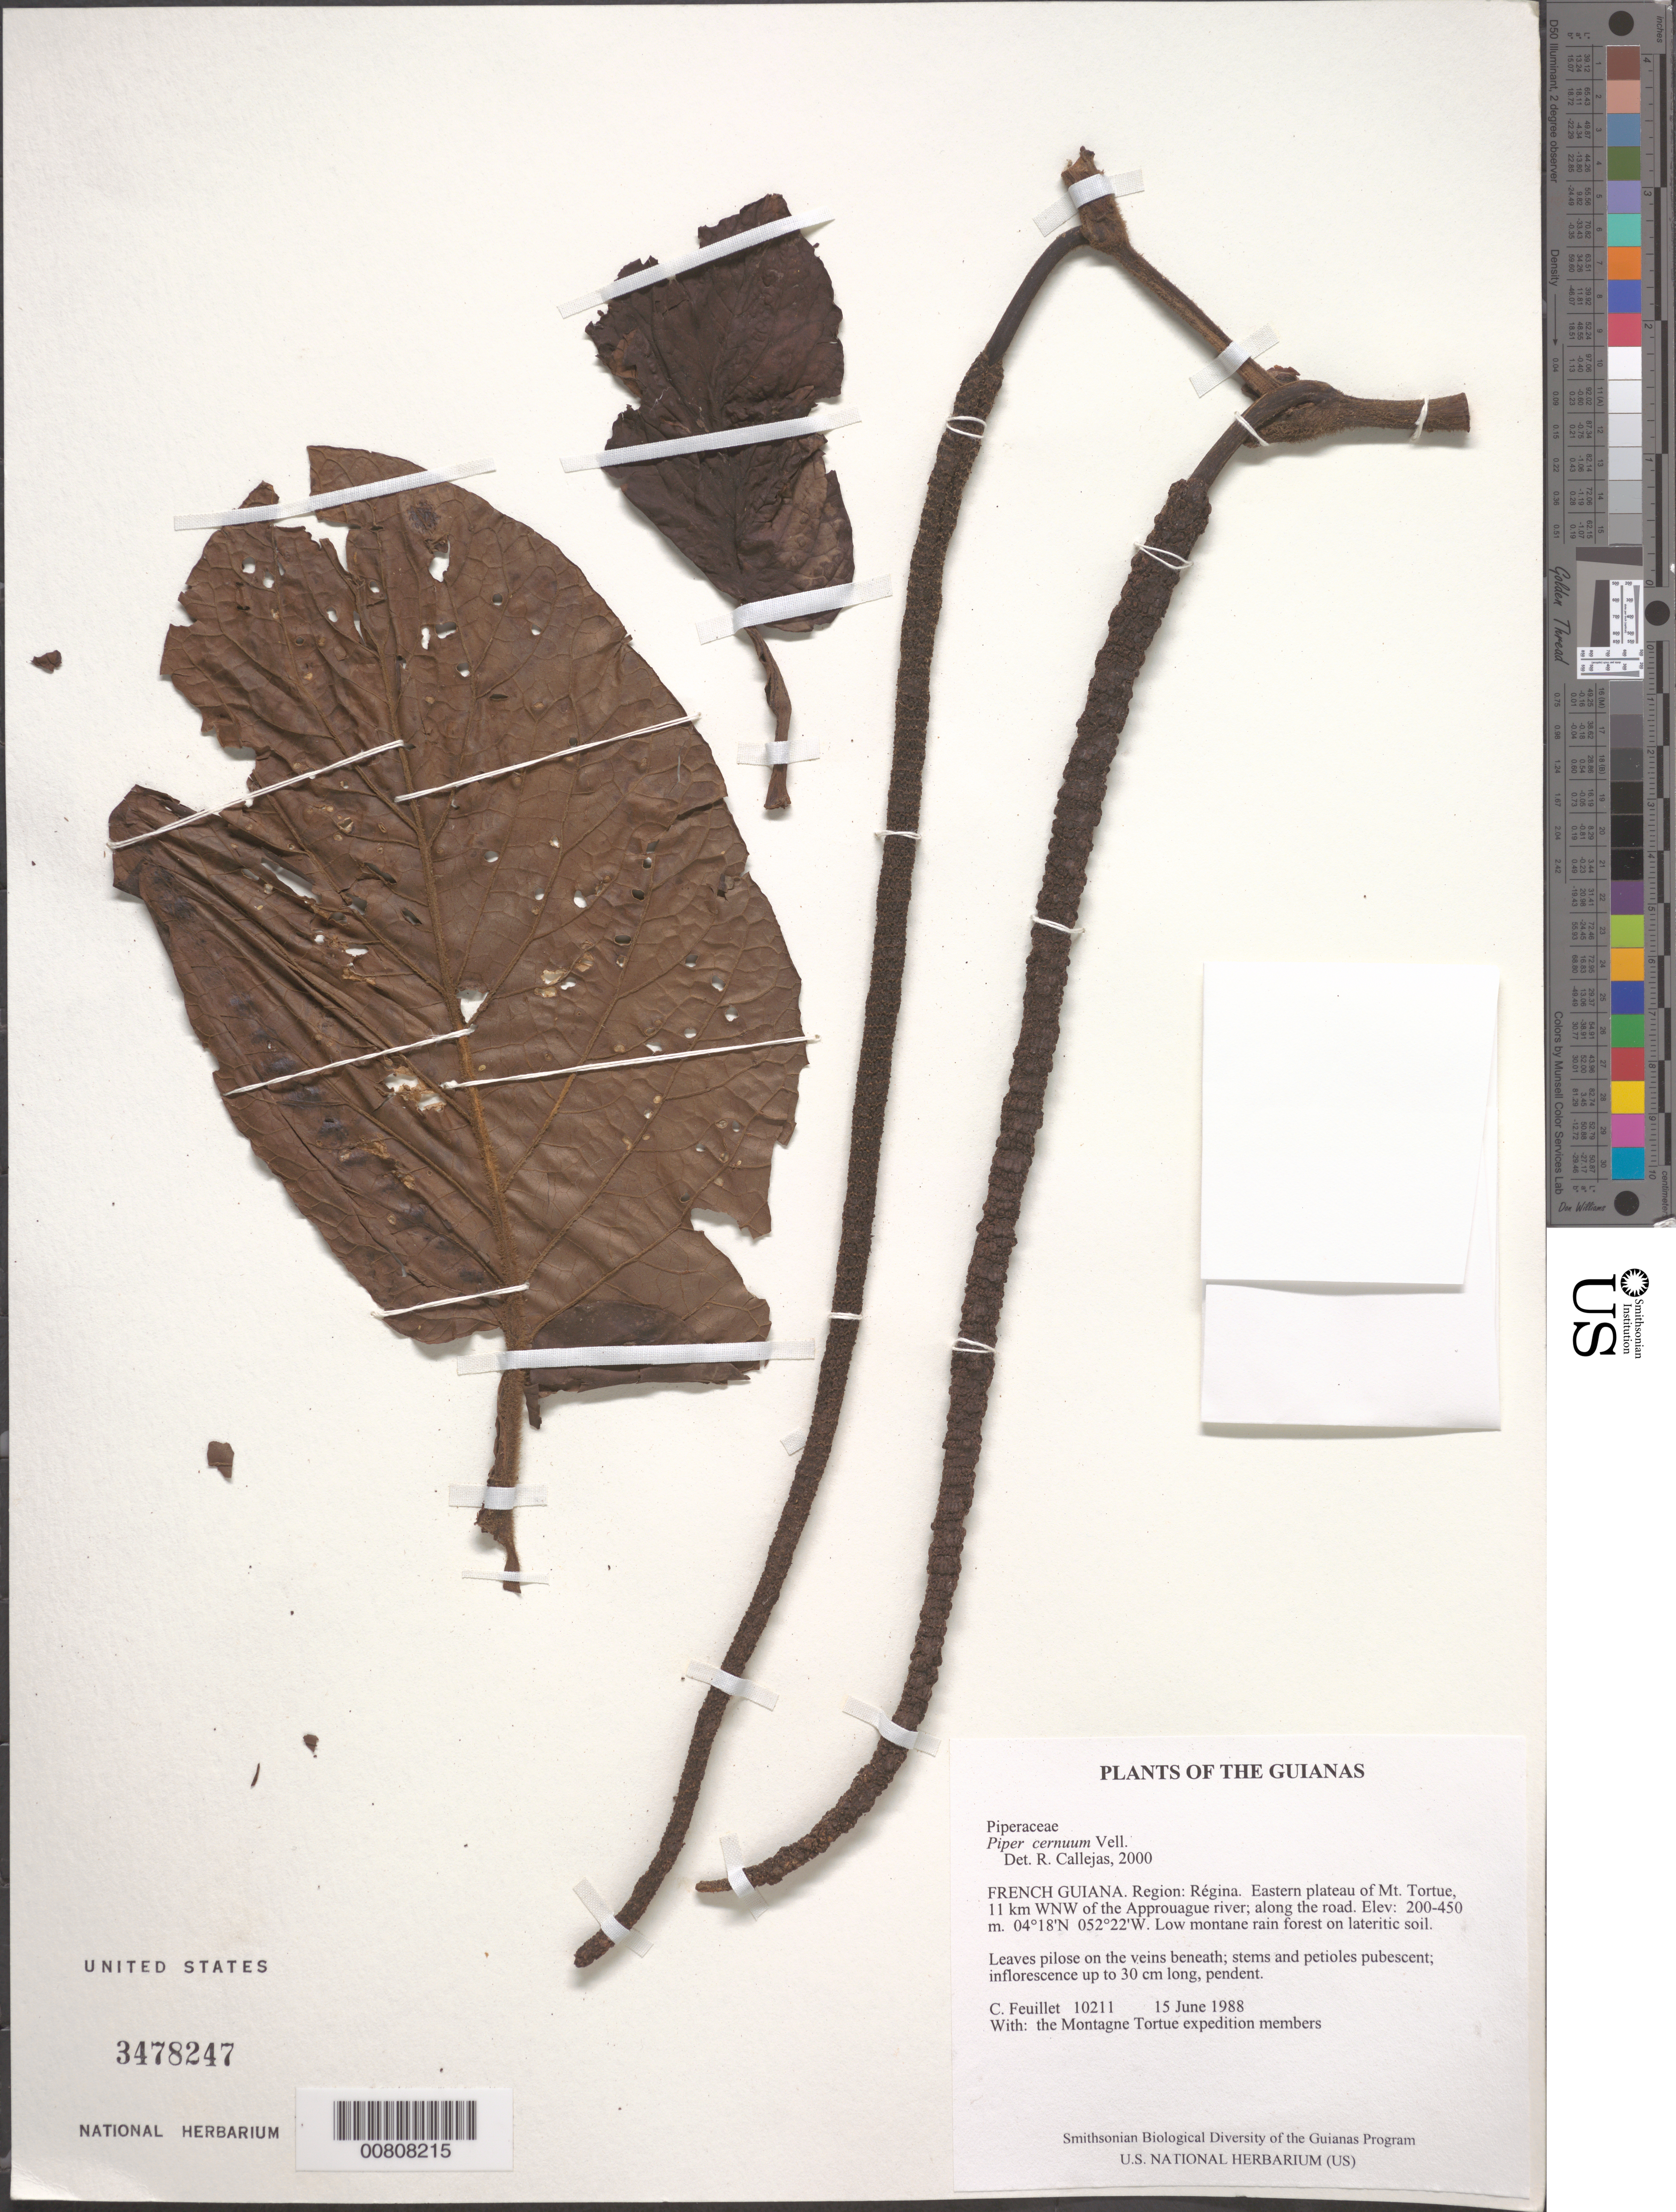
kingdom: Plantae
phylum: Tracheophyta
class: Magnoliopsida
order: Piperales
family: Piperaceae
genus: Piper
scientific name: Piper cernuum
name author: Vell.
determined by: Callejas, Ricardo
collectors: C. Feuillet & Montagne Torte Exped. members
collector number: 10211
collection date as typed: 15 June 1988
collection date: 1988-06-15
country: French Guiana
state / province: Cayenne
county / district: Regina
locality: Eastern plateau of Mt. Tortue, 11 km WNW of the Approuague river; along the road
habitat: Low montane rain forest on lateritic soil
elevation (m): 200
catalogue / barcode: US 3478247